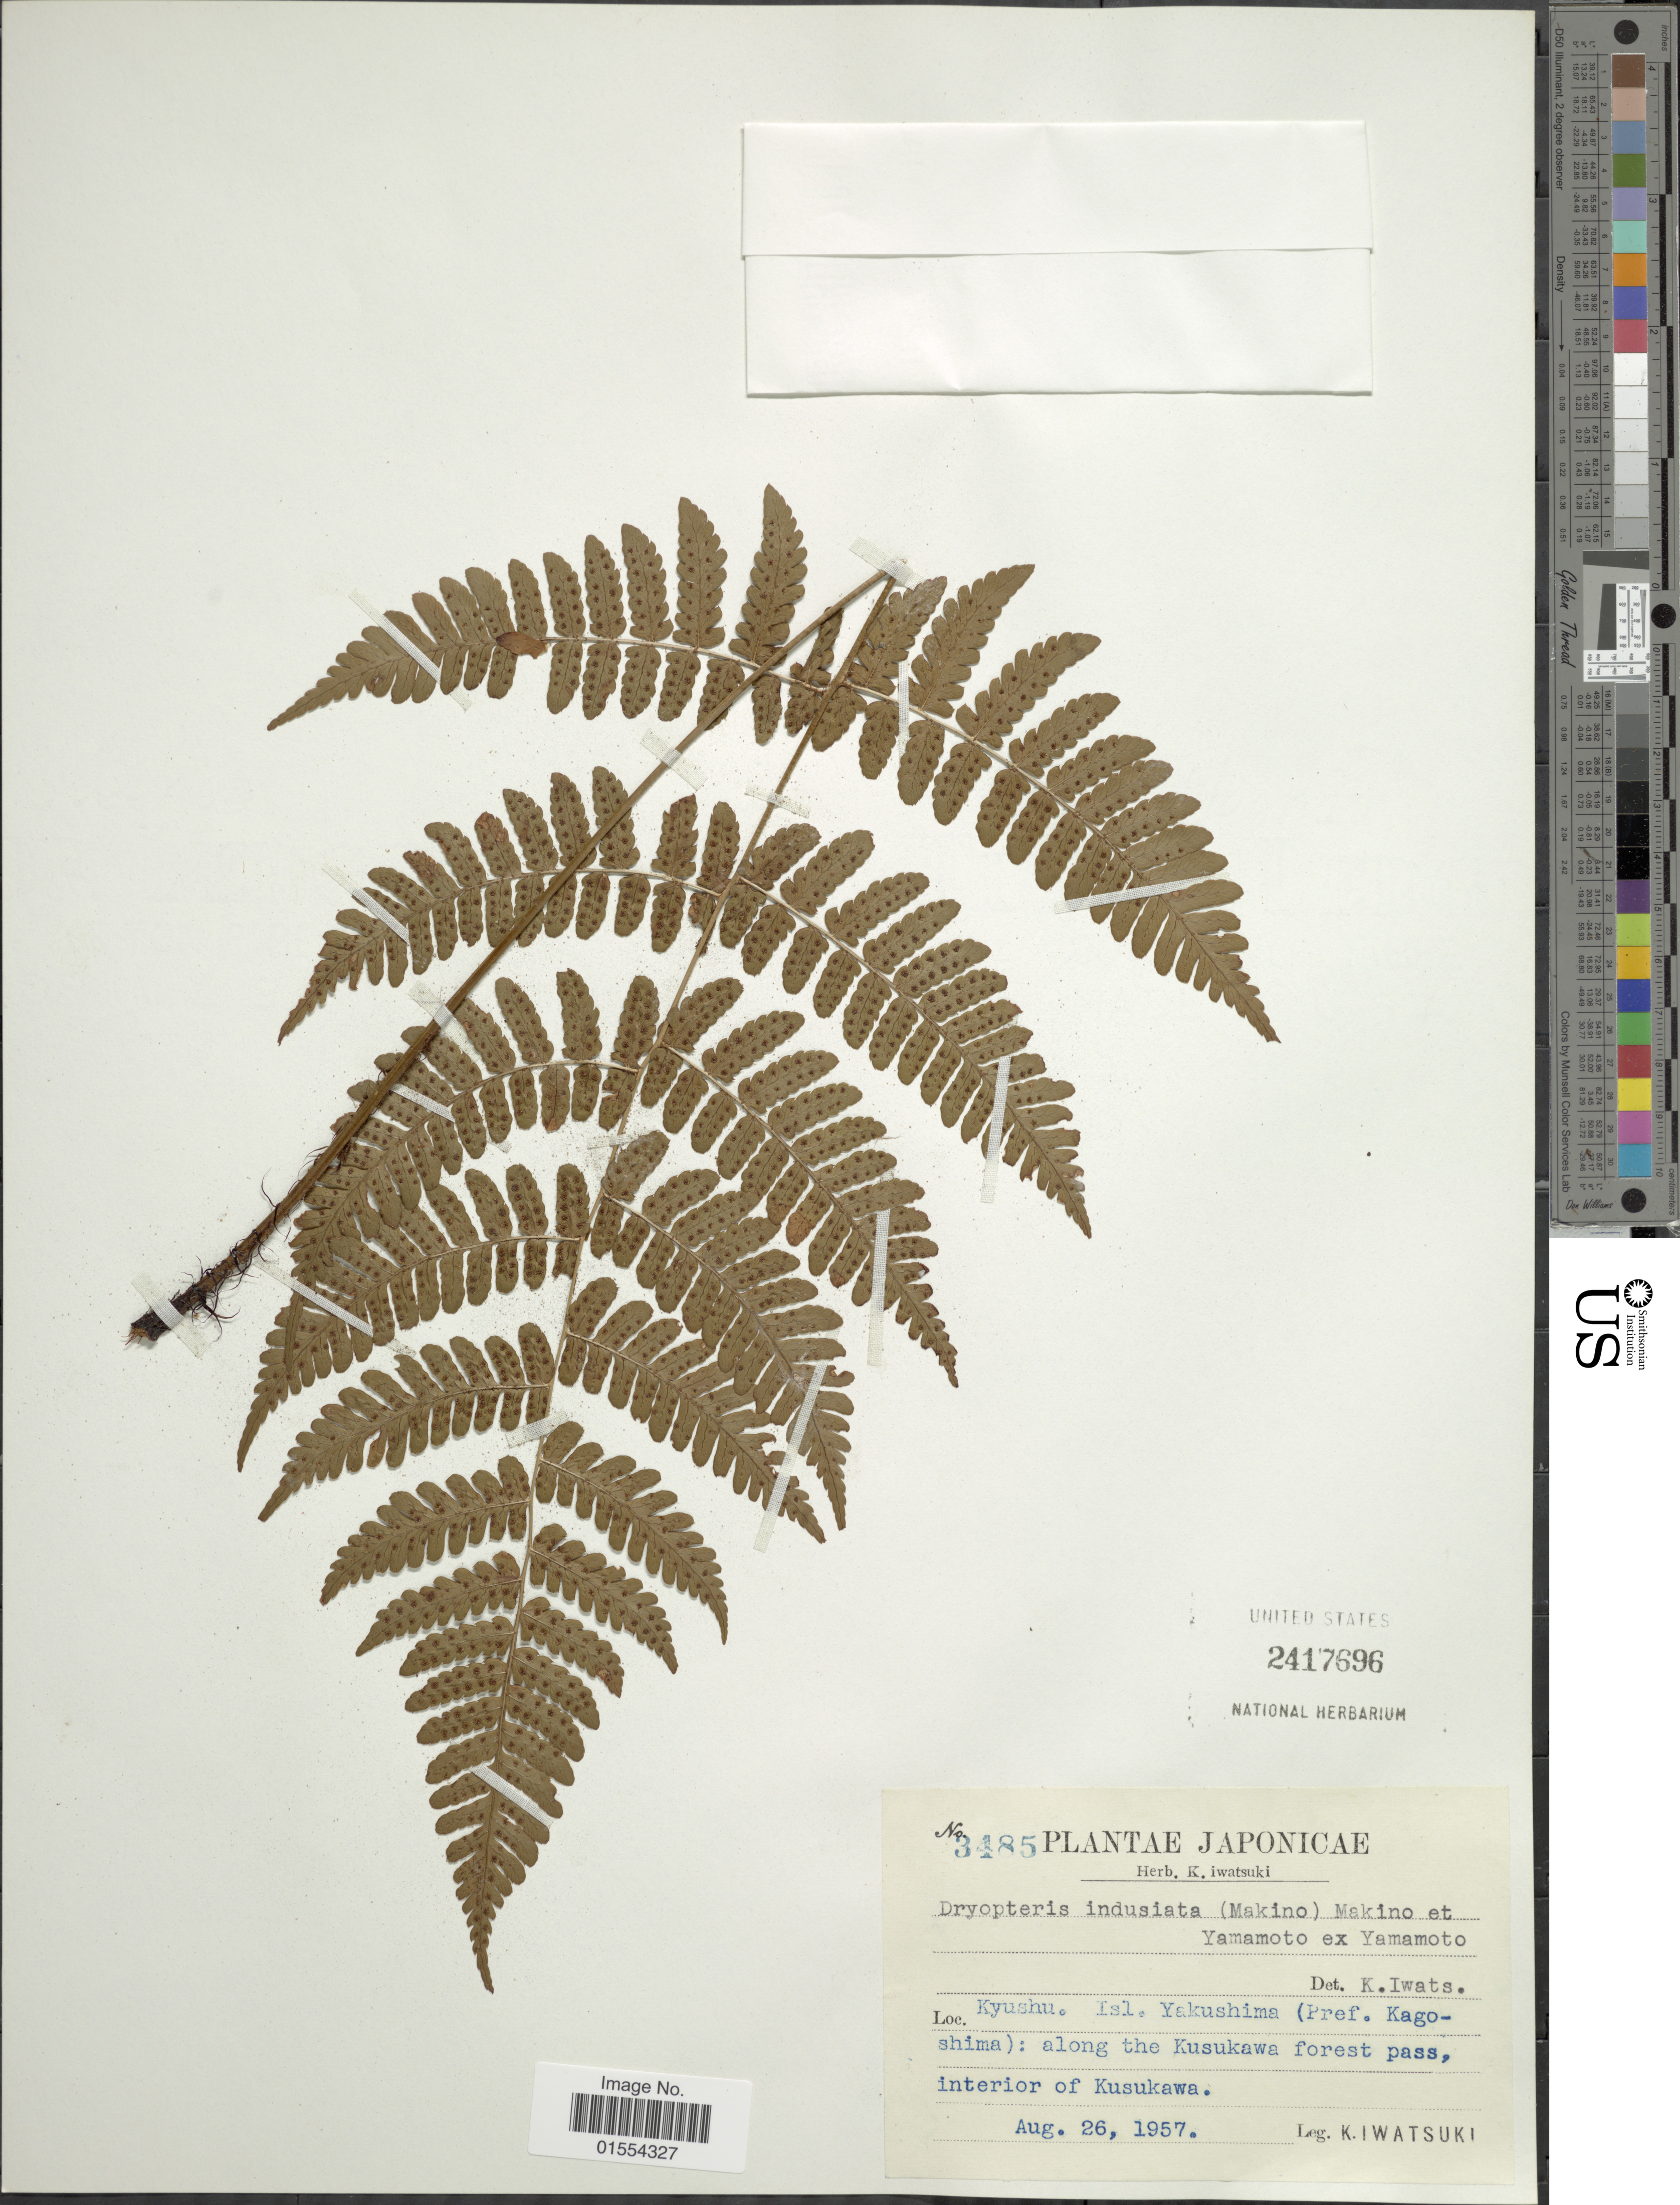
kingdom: Plantae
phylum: Tracheophyta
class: Polypodiopsida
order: Polypodiales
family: Dryopteridaceae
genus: Dryopteris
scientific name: Dryopteris indusiata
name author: (Makino) Makino & Yamam.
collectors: K. Iwatsuki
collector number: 3485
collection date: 1957-08-26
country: Japan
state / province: Kagosima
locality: Japonicae, Kyushu. Isl. Yakushima (Pref, Kagoshima) : along the Kusukawa forest pass. interior of Kusukawa.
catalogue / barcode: US 2417696